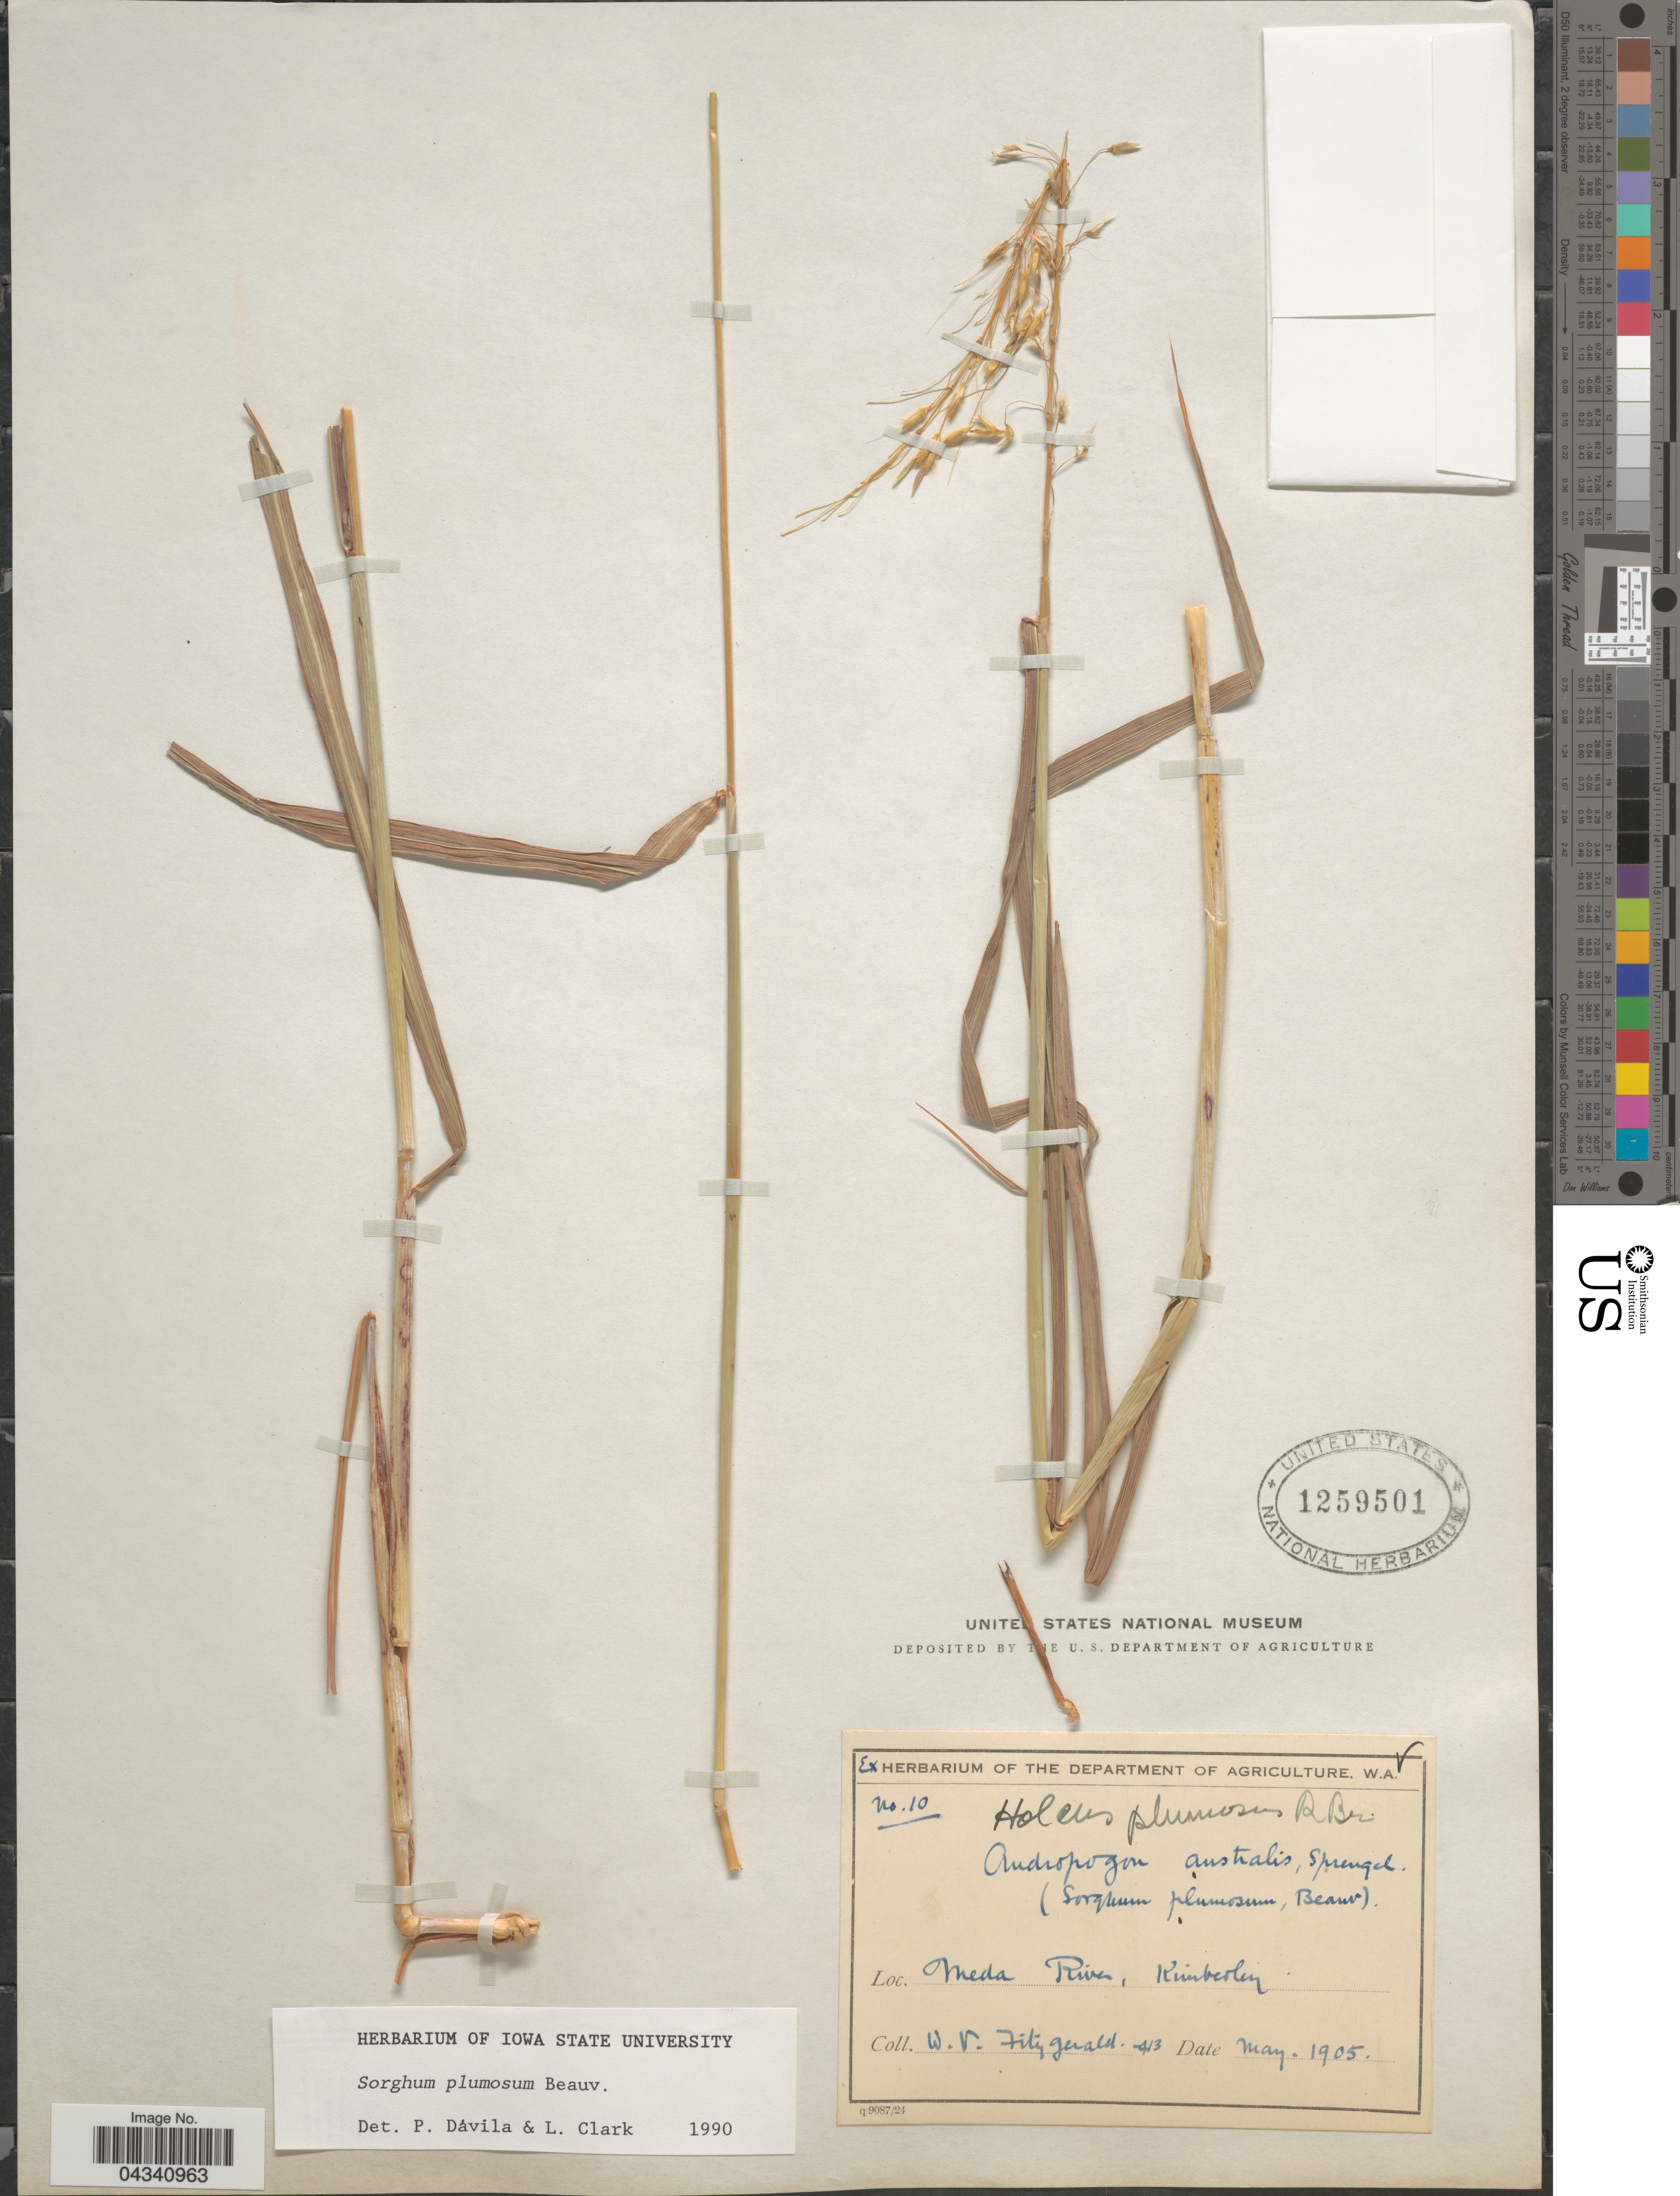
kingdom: Plantae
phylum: Tracheophyta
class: Liliopsida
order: Poales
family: Poaceae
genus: Sorghum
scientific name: Sorghum plumosum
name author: (R. Br.) P. Beauv.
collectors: W. Fitzgerald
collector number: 10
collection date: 1905-05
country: Australia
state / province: Western Australia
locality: Meda River, Kimberley.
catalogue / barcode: US 1259501